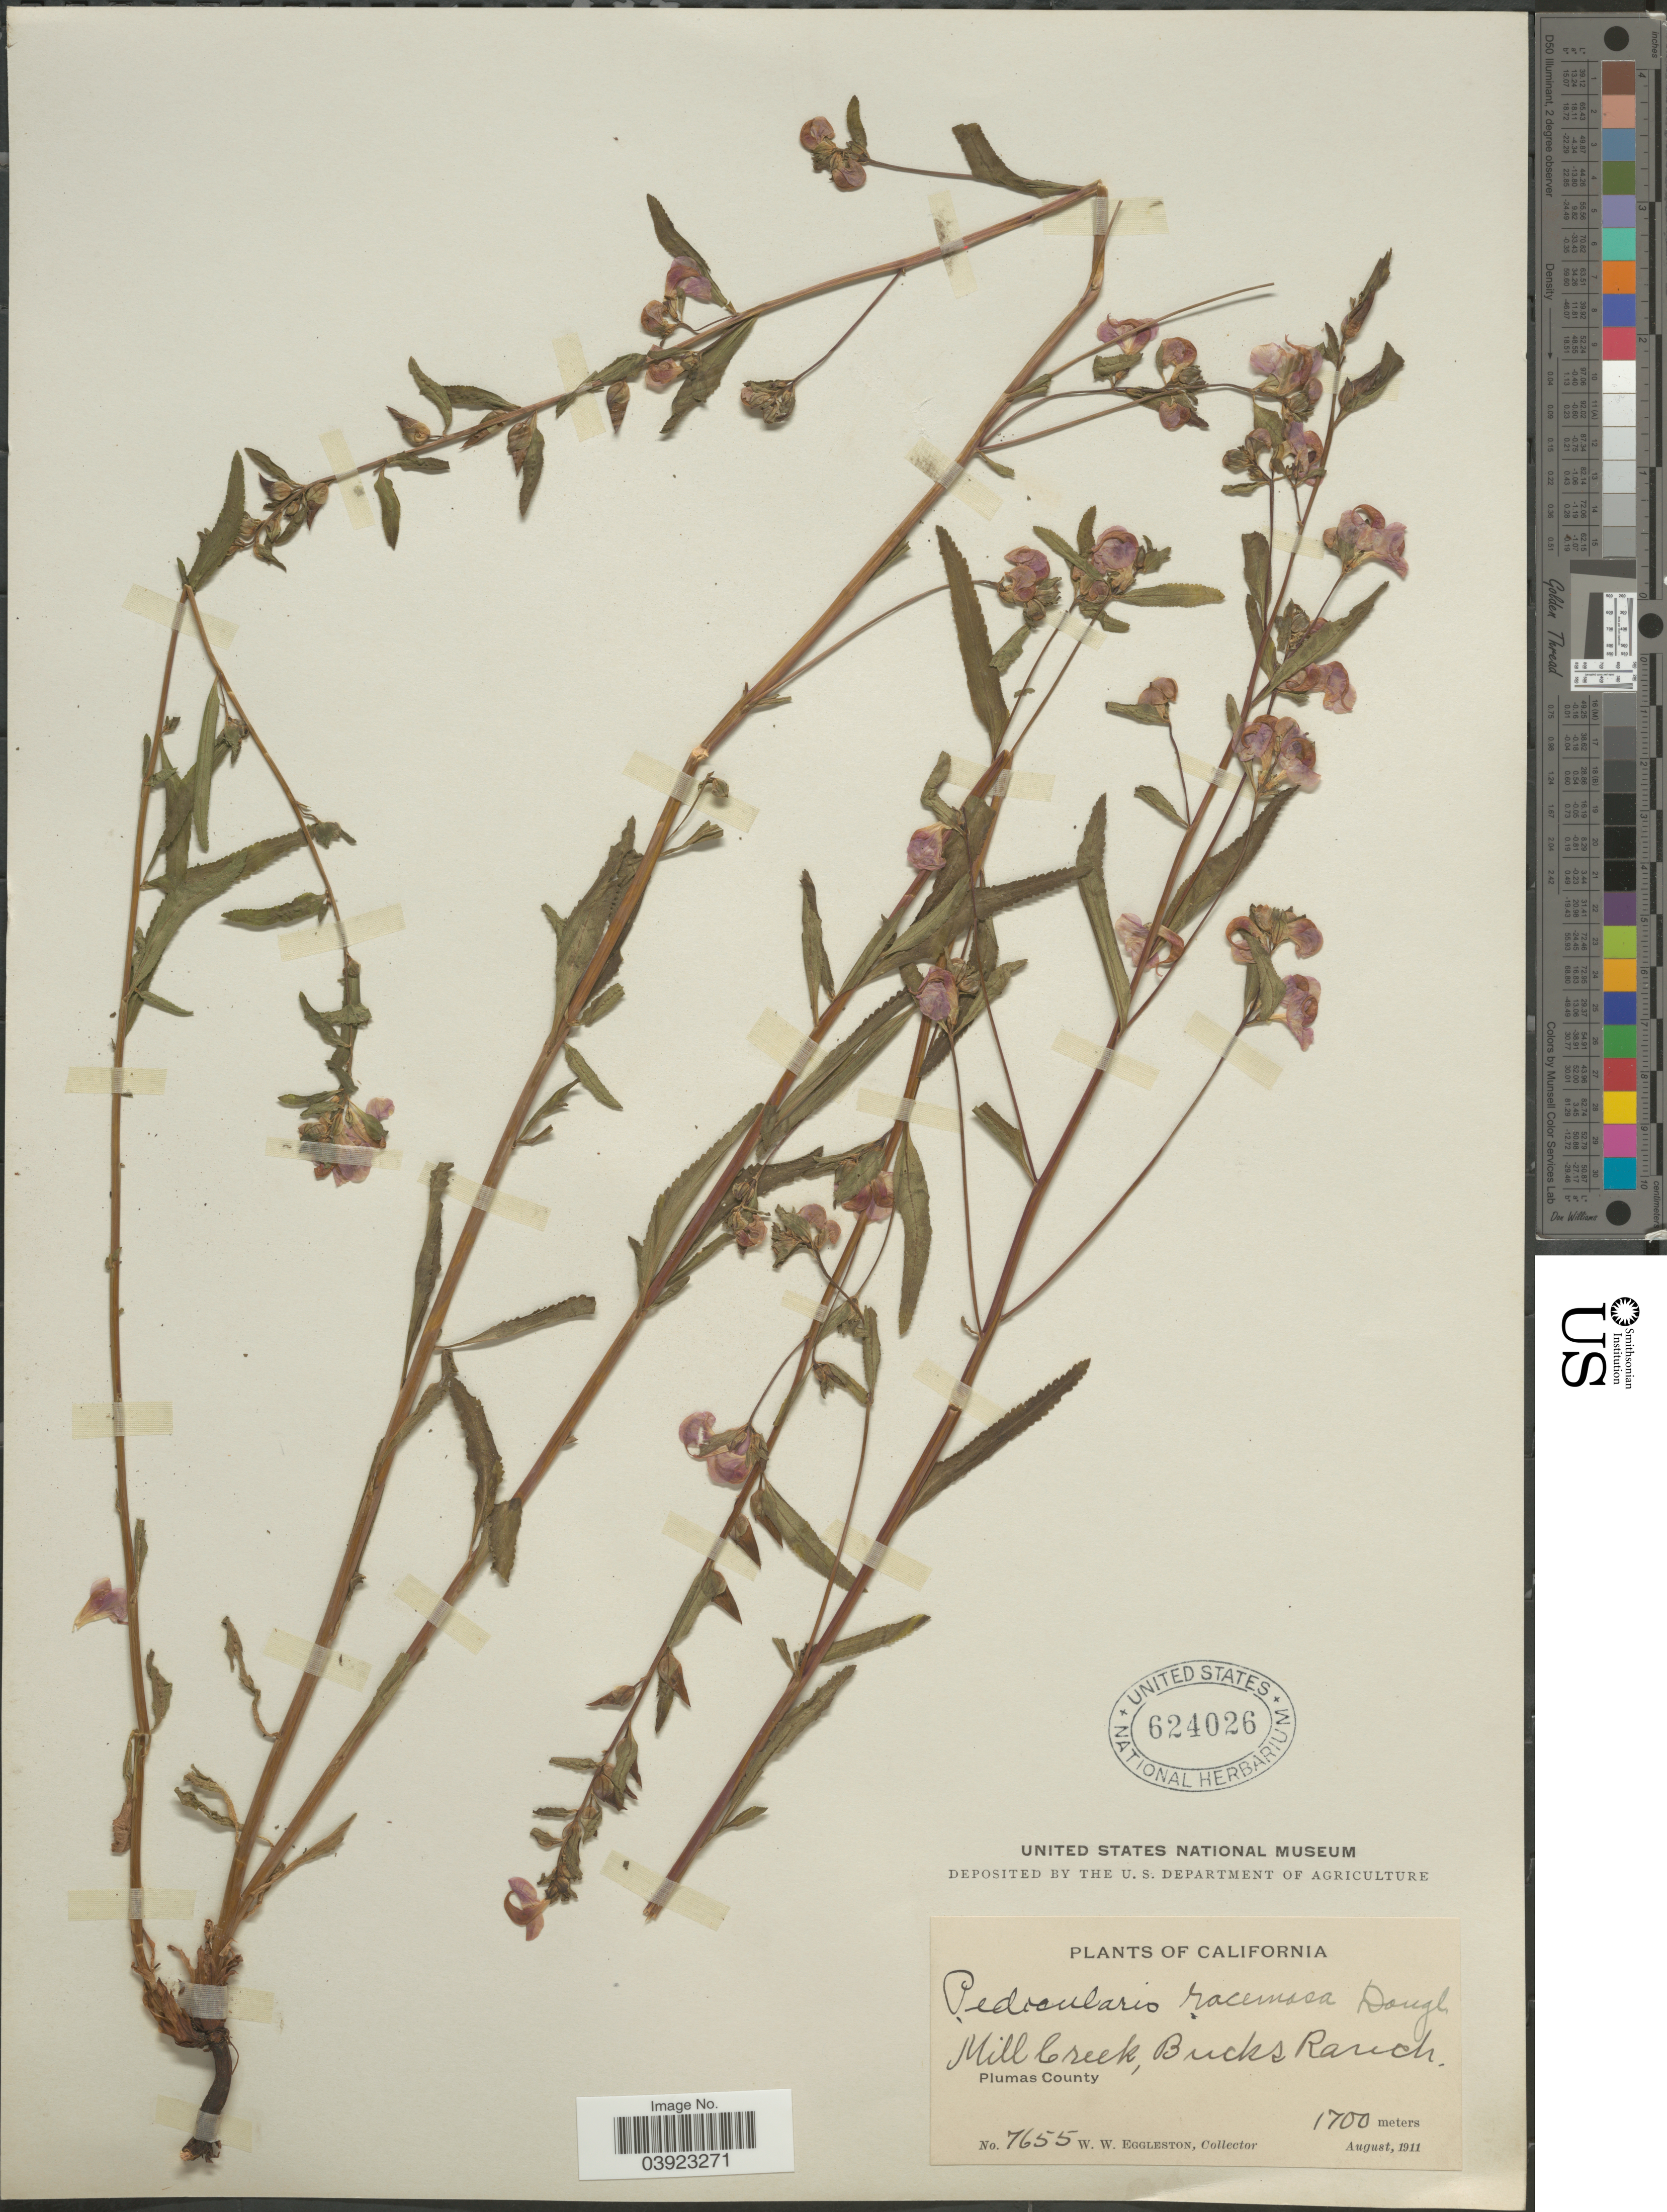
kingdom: Plantae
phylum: Tracheophyta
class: Magnoliopsida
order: Lamiales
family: Orobanchaceae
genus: Pedicularis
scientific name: Pedicularis racemosa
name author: Douglas ex Benth.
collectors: W. W. Eggleston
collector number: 7655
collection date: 1911-08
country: United States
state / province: California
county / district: Plumas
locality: Mill Creek, Bucks Ranch. Plumas County.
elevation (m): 1700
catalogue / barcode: US 624026